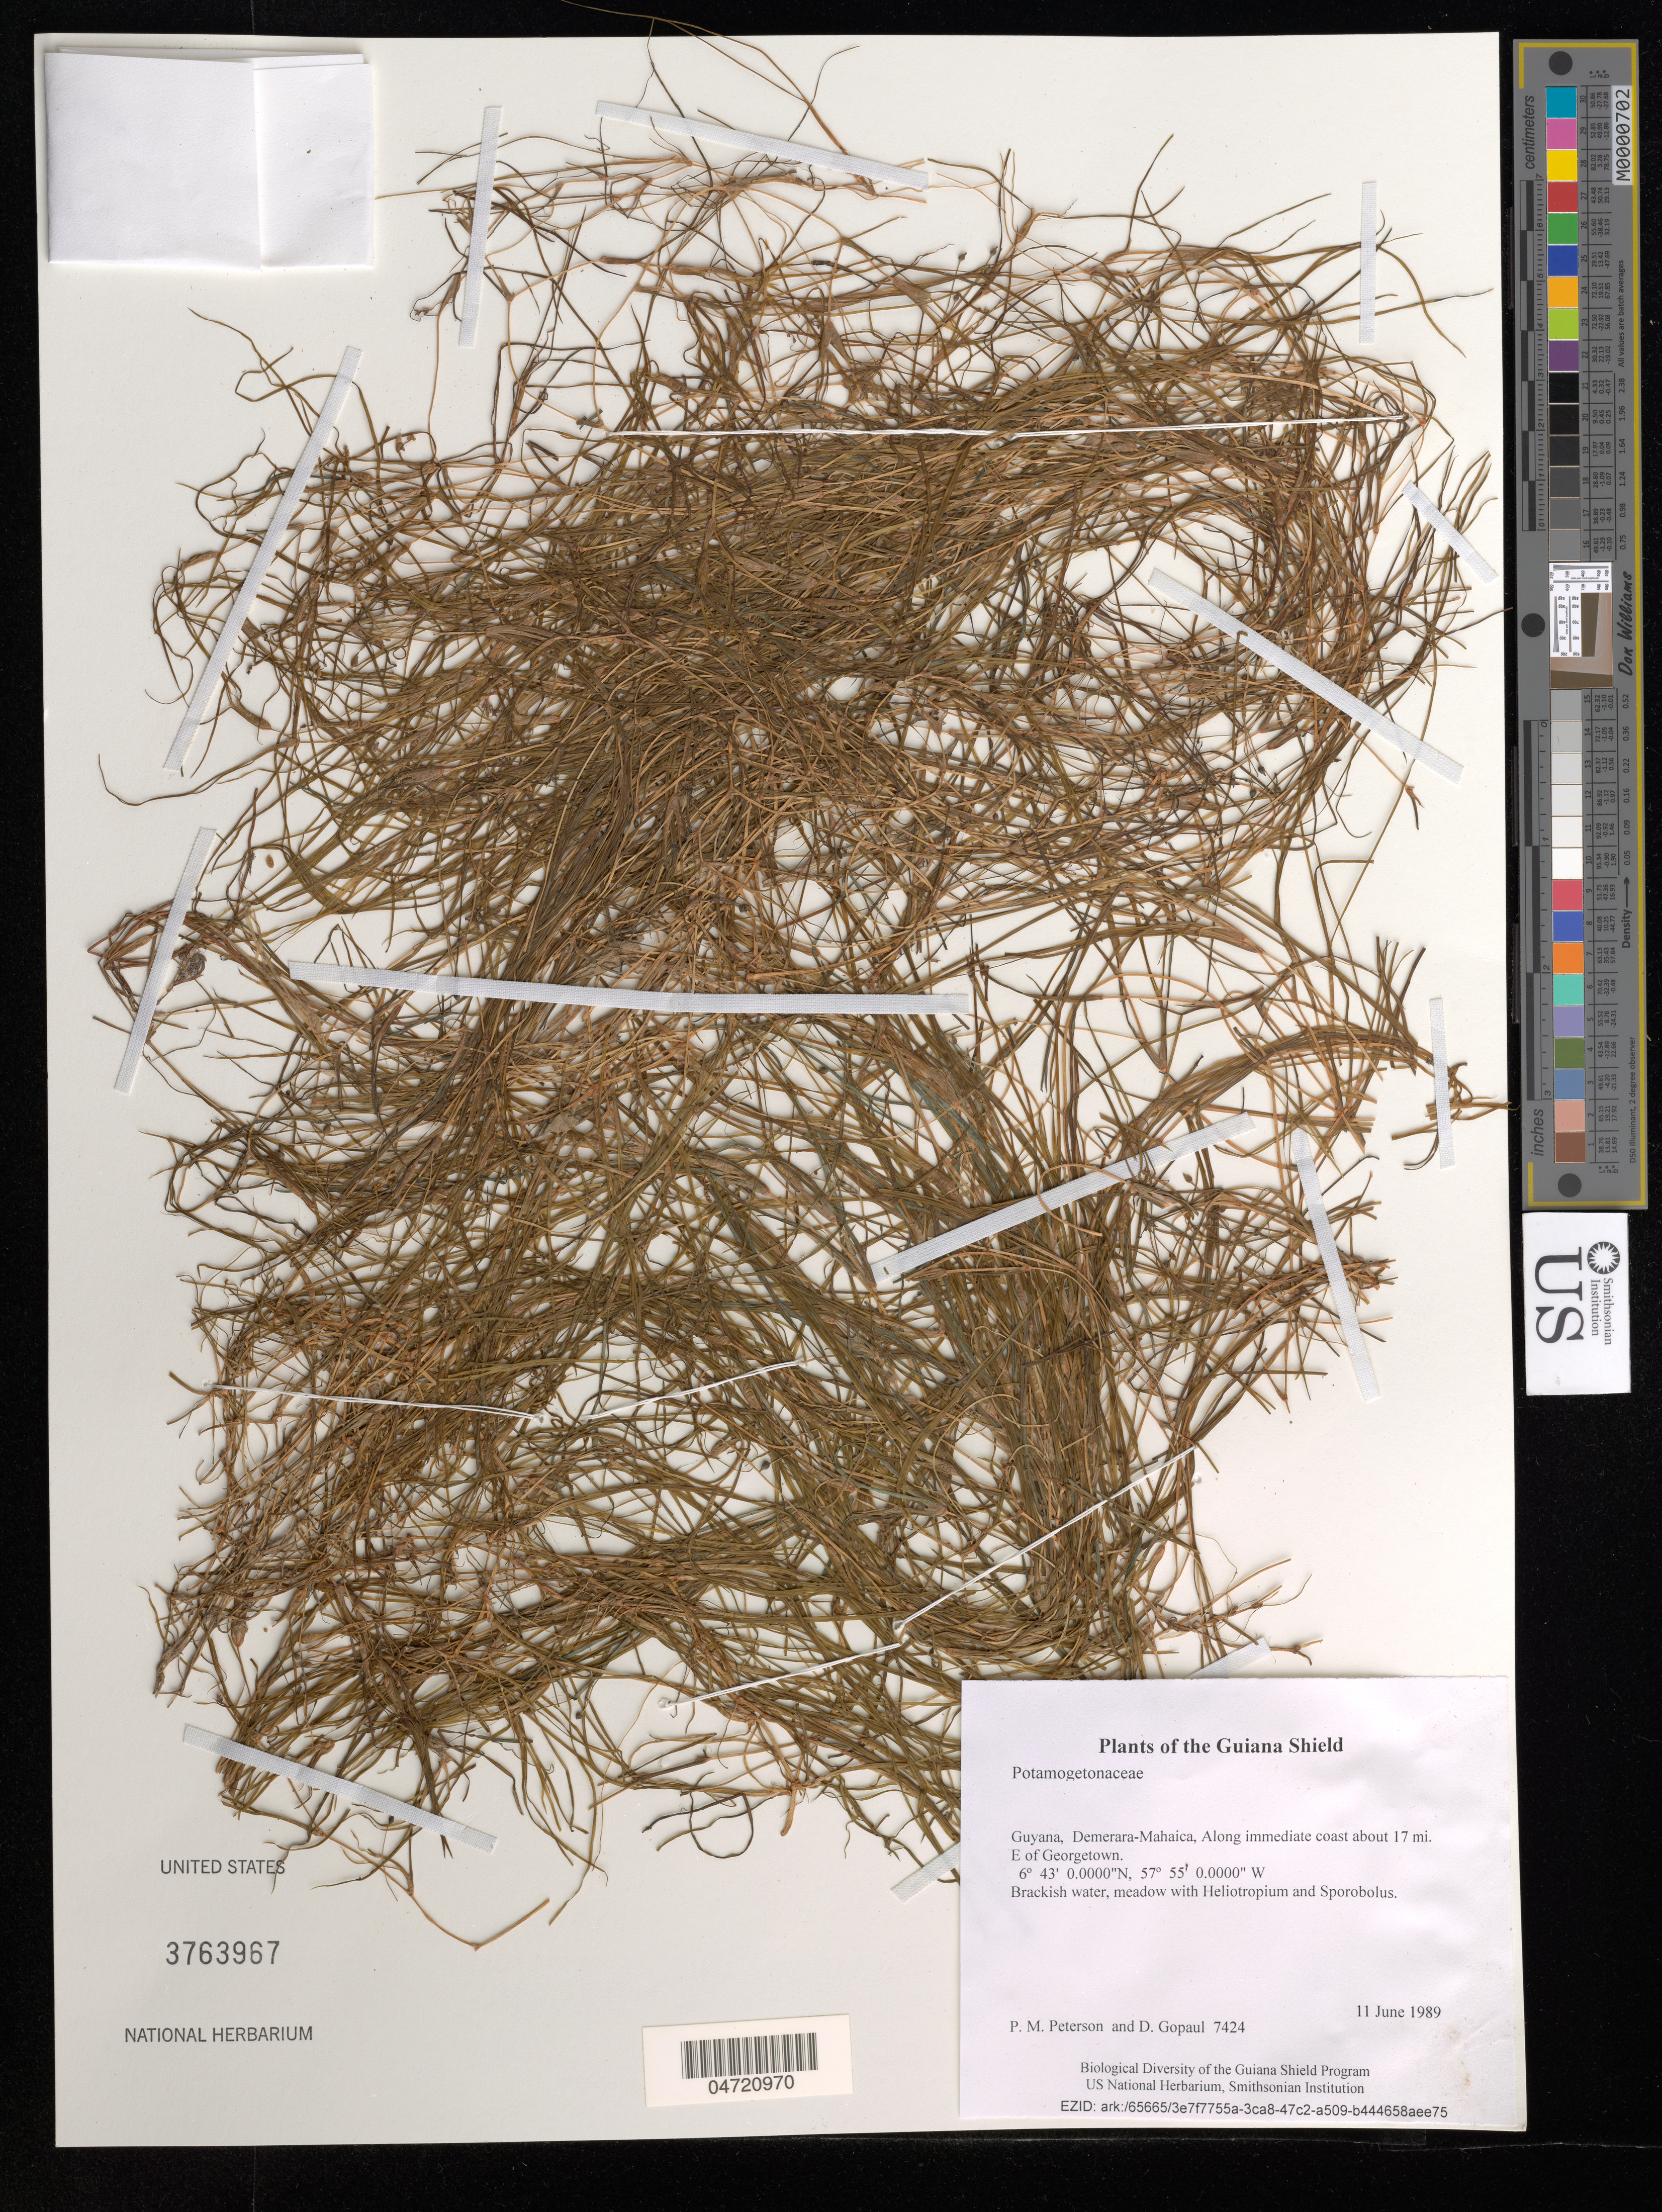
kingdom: Plantae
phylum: Tracheophyta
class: Liliopsida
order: Alismatales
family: Potamogetonaceae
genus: Potamogeton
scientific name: Potamogeton sp.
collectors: P. M. Peterson & D. Gopaul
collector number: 7424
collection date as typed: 11 June 1989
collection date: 1989-06-11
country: Guyana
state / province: Demerara-Mahaica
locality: Along immediate coast about 17 mi. E of Georgetown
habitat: Brackish water, meadow with Heliotropium and Sporobolus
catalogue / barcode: US 3763967